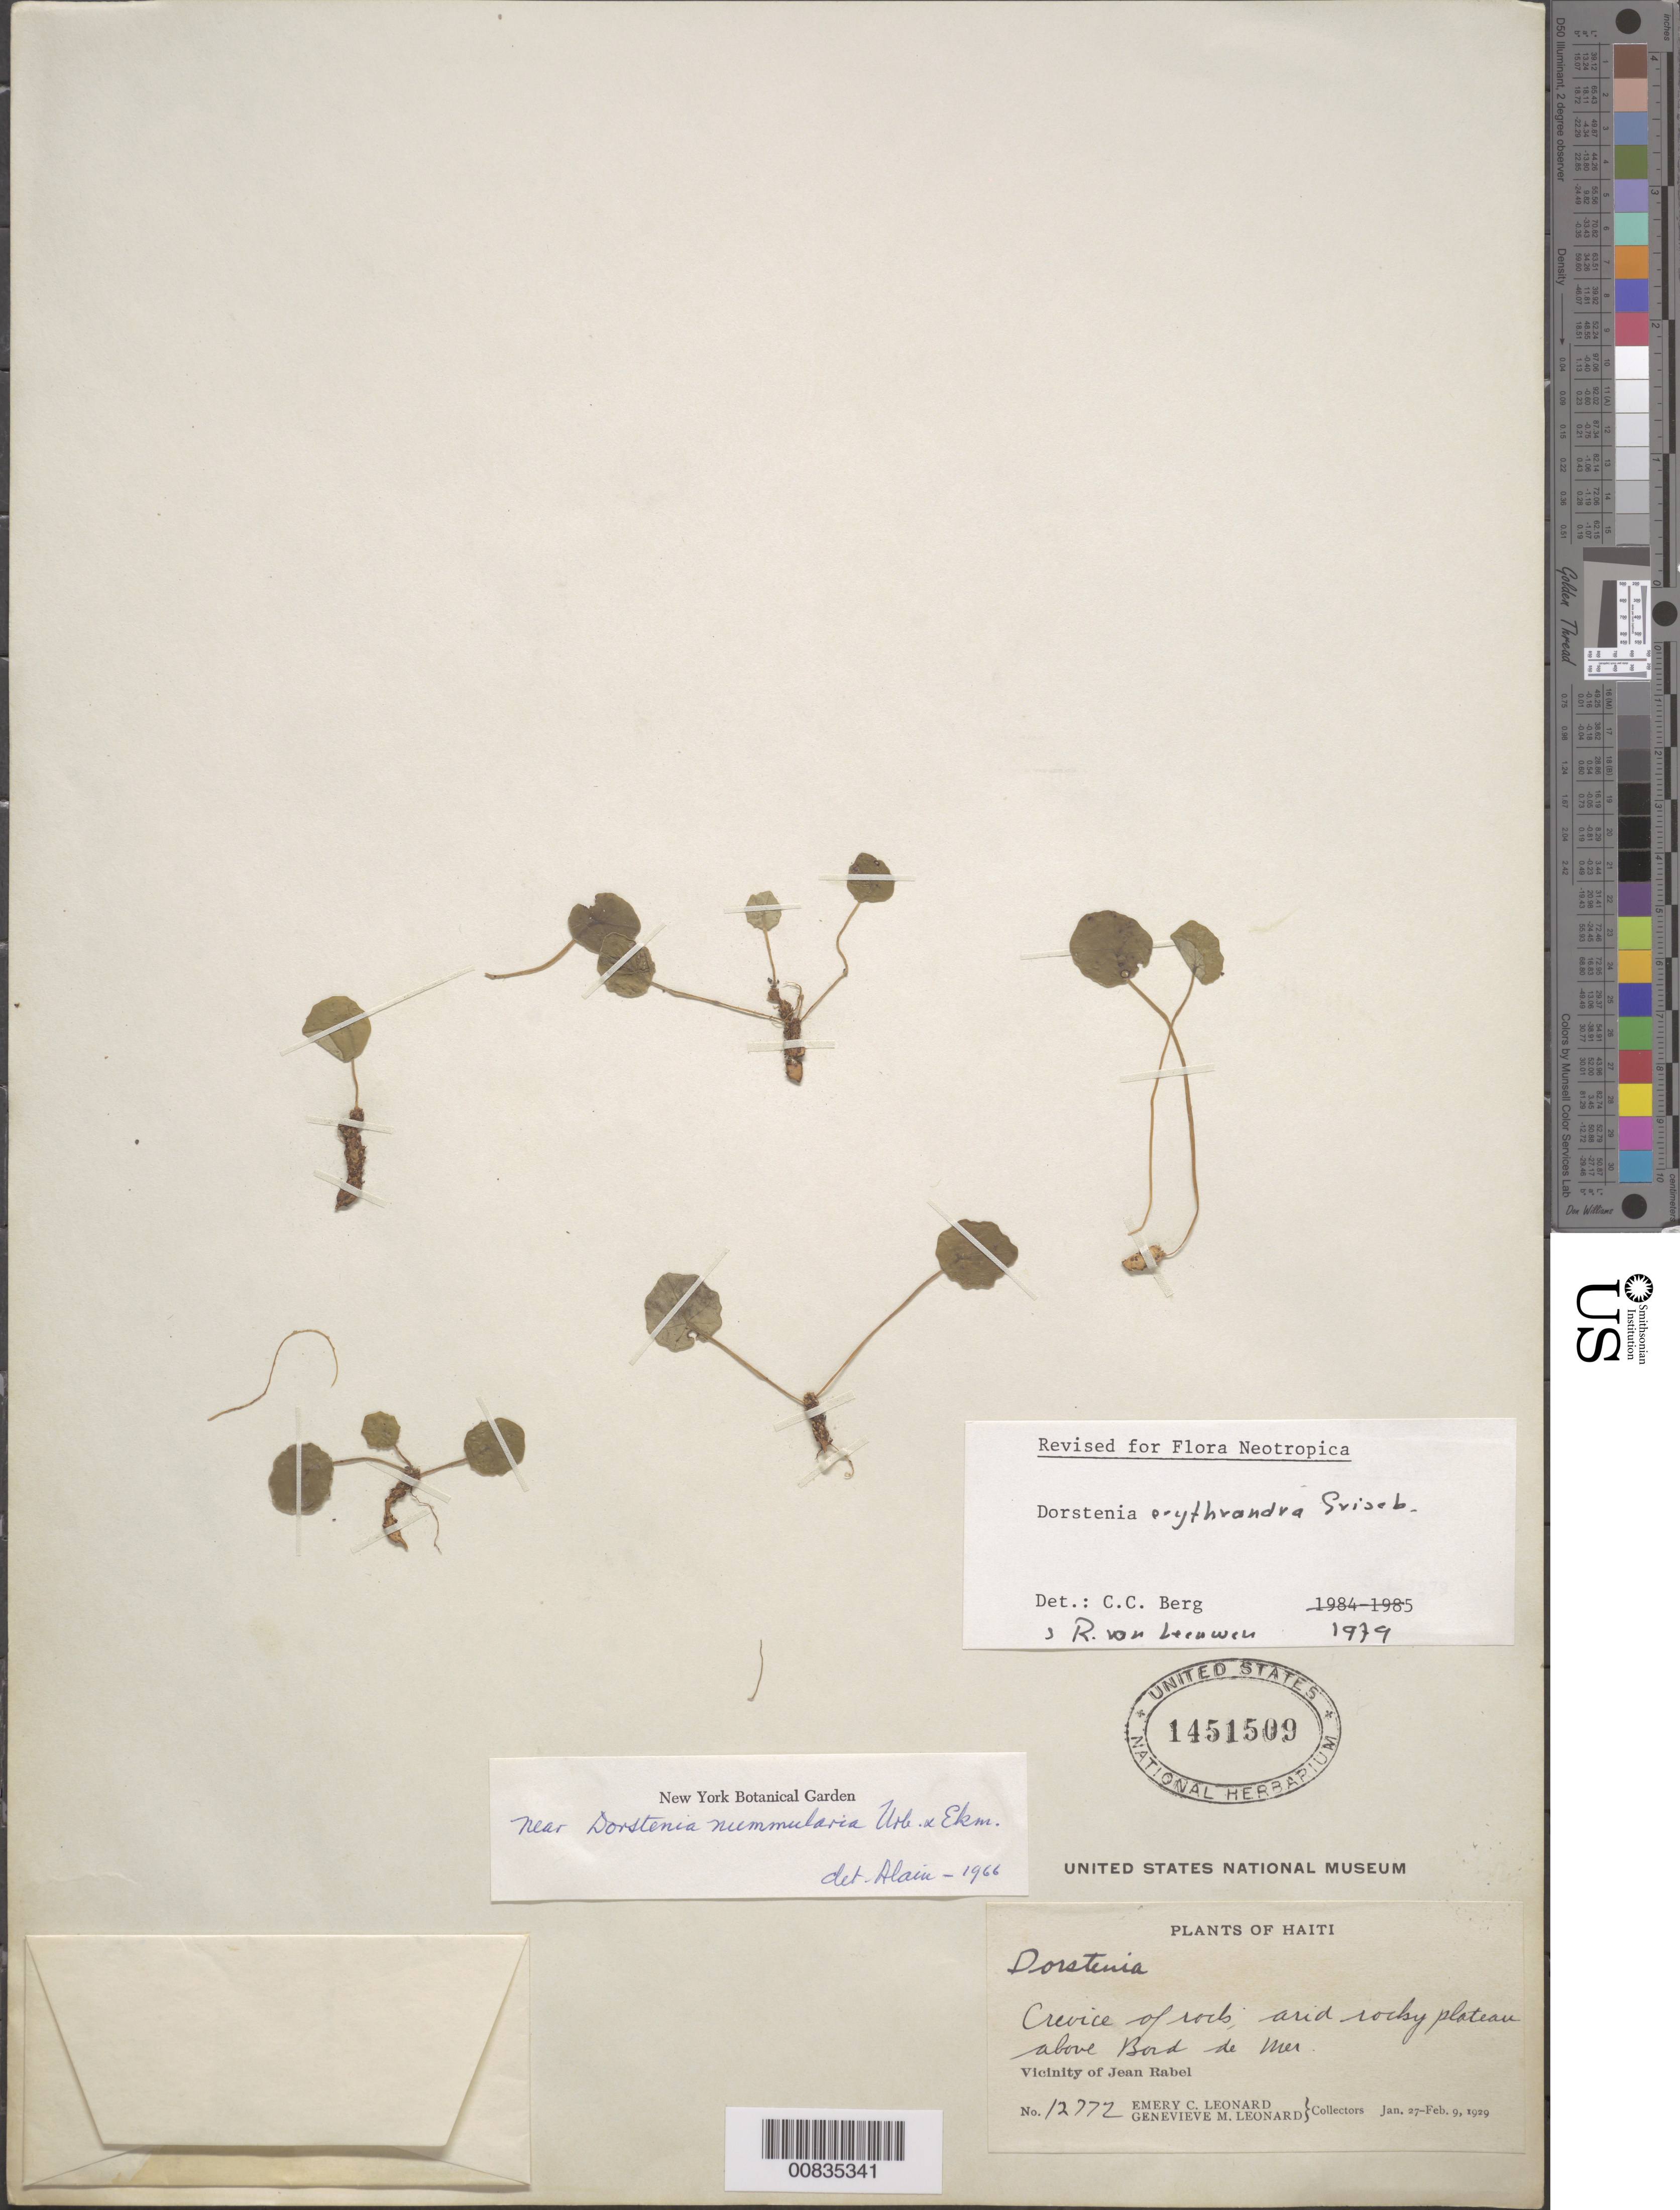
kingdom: Plantae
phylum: Tracheophyta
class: Magnoliopsida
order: Rosales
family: Moraceae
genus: Dorstenia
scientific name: Dorstenia erythrandra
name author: C. Wright ex Griseb.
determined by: Berg, C. C.; Leeuwen, R. van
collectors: E. C. Leonard & G. M. Leonard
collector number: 12772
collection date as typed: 27 Jan 1929 to 09 Feb 1929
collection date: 1929-01-27/1929-02-09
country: Haiti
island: Hispaniola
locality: Plateau above Bord-de-Mer. Vicinity of Jean-Rabel.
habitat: Crevices of rocks; arid rocky plateau.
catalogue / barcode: US 1451509